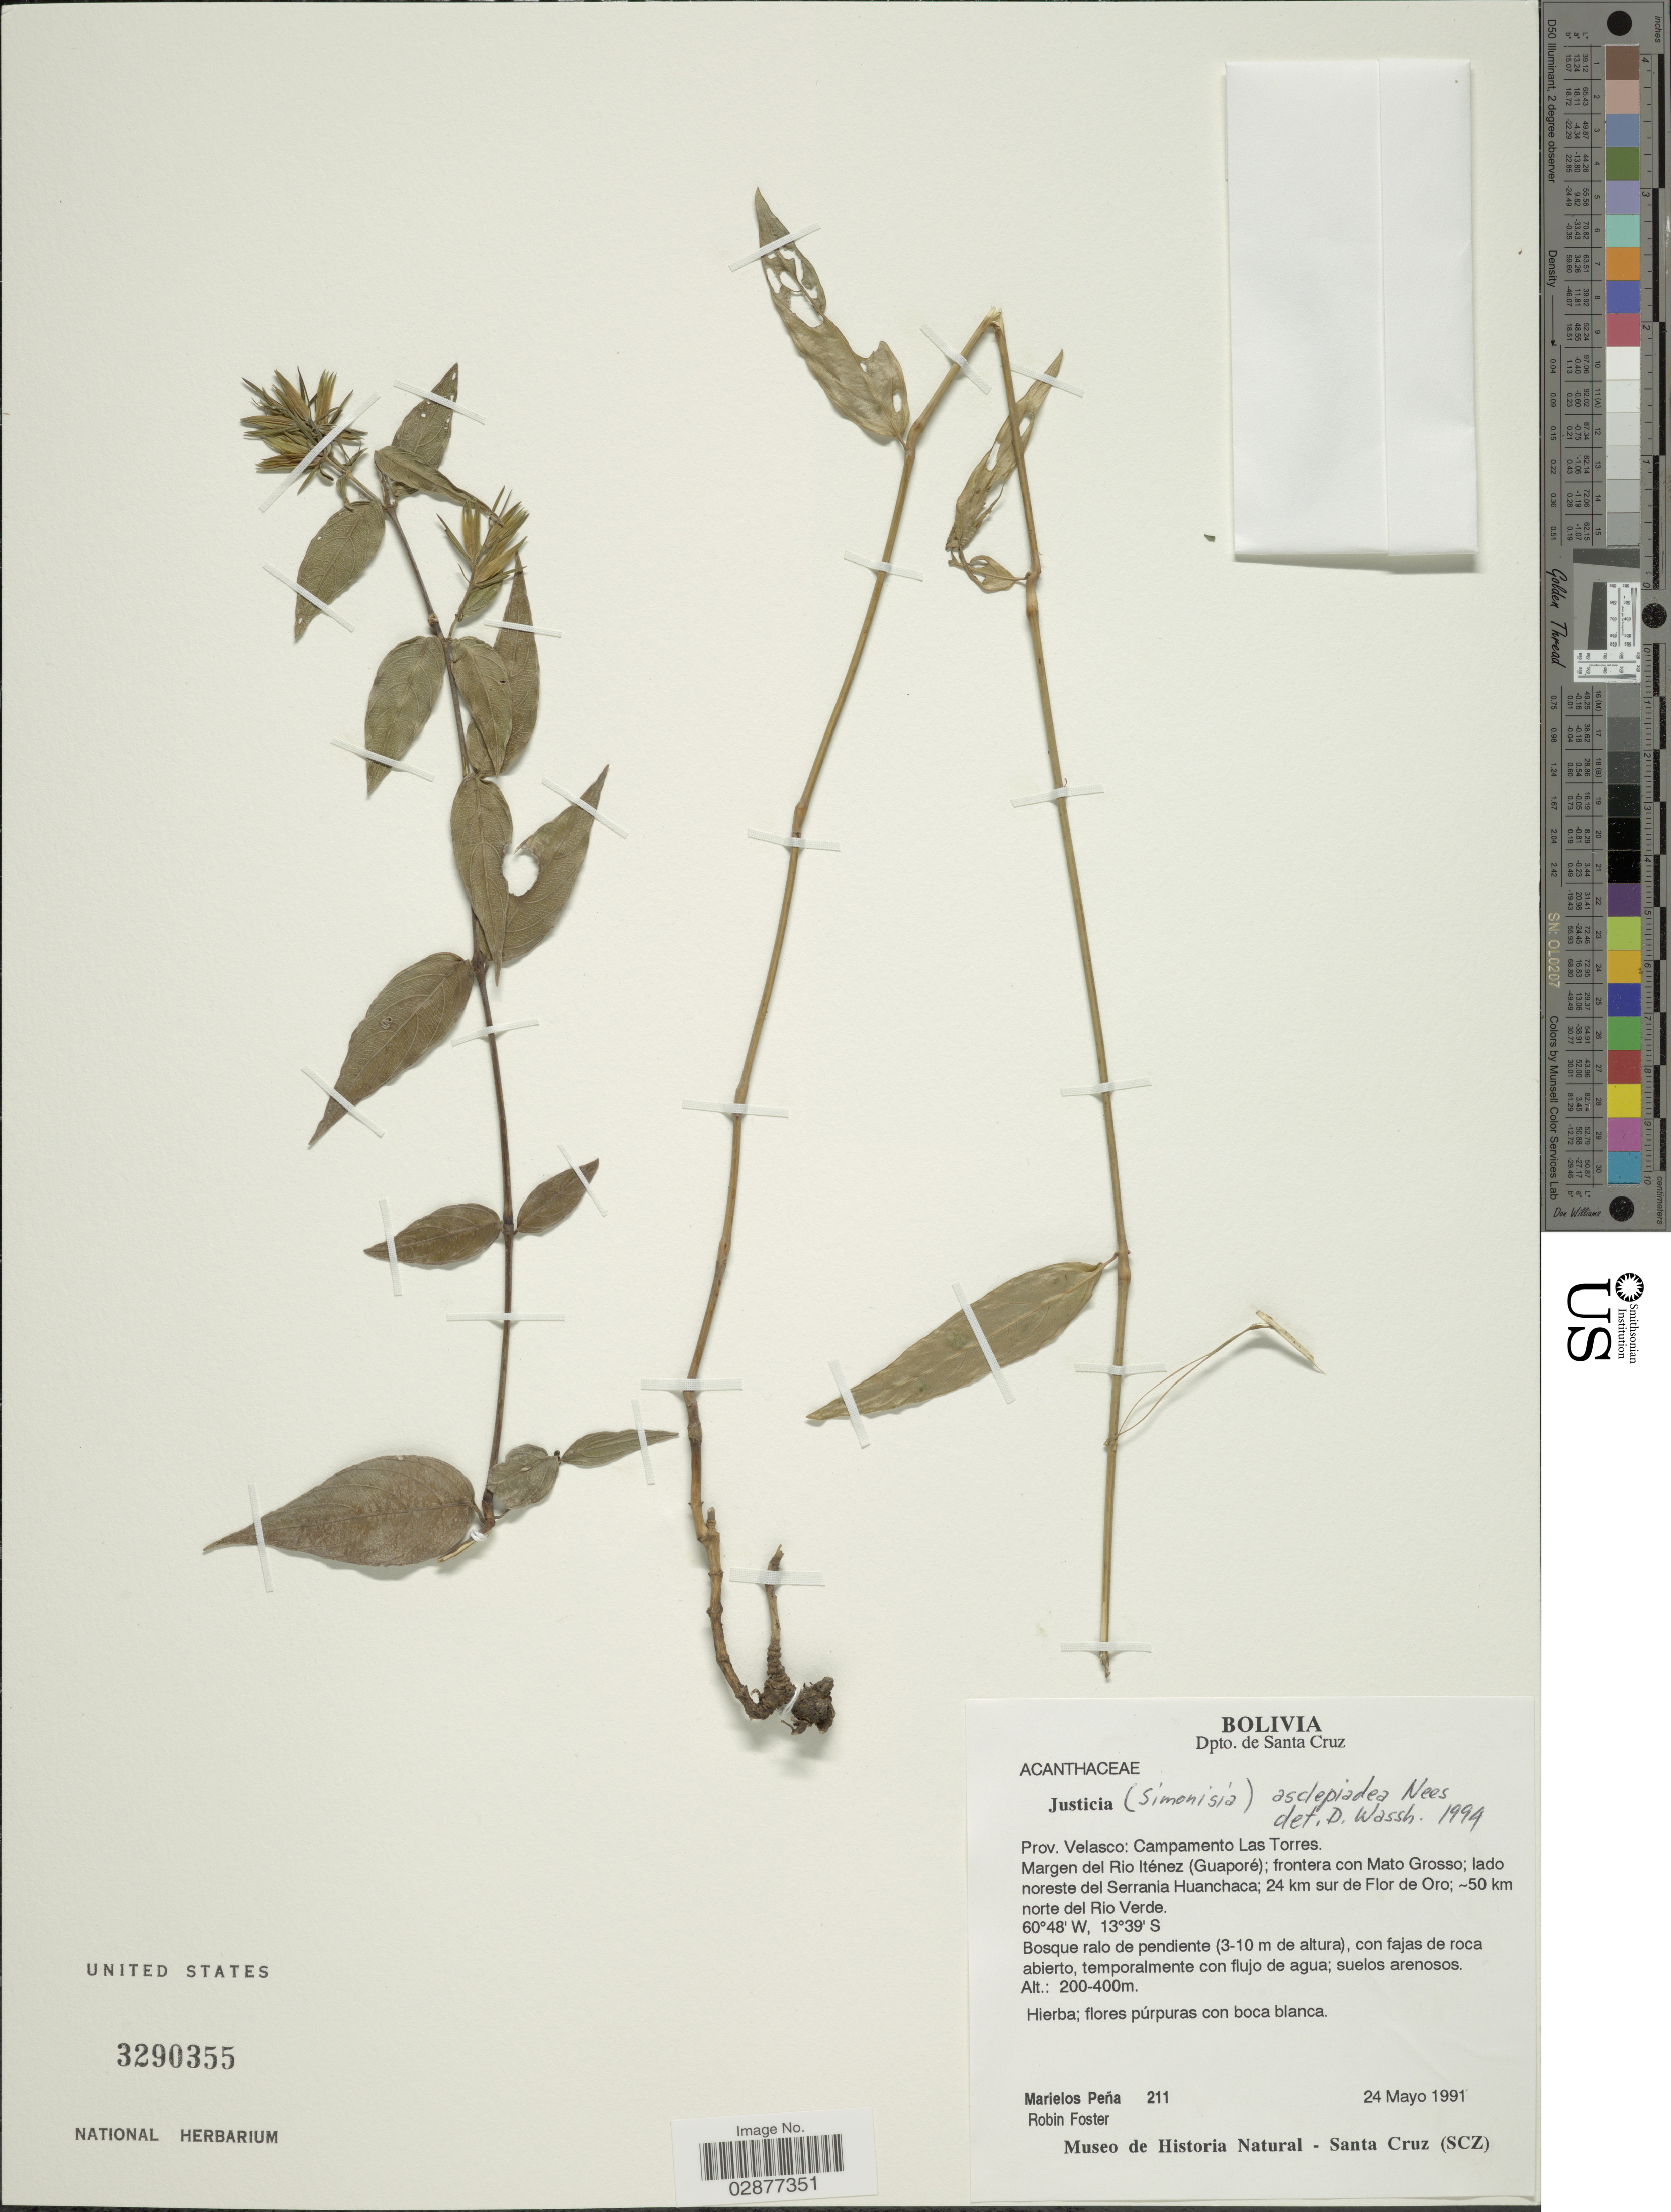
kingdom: Plantae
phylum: Tracheophyta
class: Magnoliopsida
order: Lamiales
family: Acanthaceae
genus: Justicia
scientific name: Justicia asclepiadea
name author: (Nees) Wassh. & C. Ezcurra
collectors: Marielos Peña & R. B. Foster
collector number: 211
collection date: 1991-05-24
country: Bolivia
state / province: Santa Cruz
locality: Dpto. de Santa Cruz. Prov. Velasco: Campamiento Las Torres. Margen del Rio Iténez (Guaporé); frontera con Mato Grosso; lado noreste del Serrania Huanchaca; 24 km sur de Flor de Oro; ~50 km norte del Rio Verde.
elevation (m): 200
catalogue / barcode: US 3290355